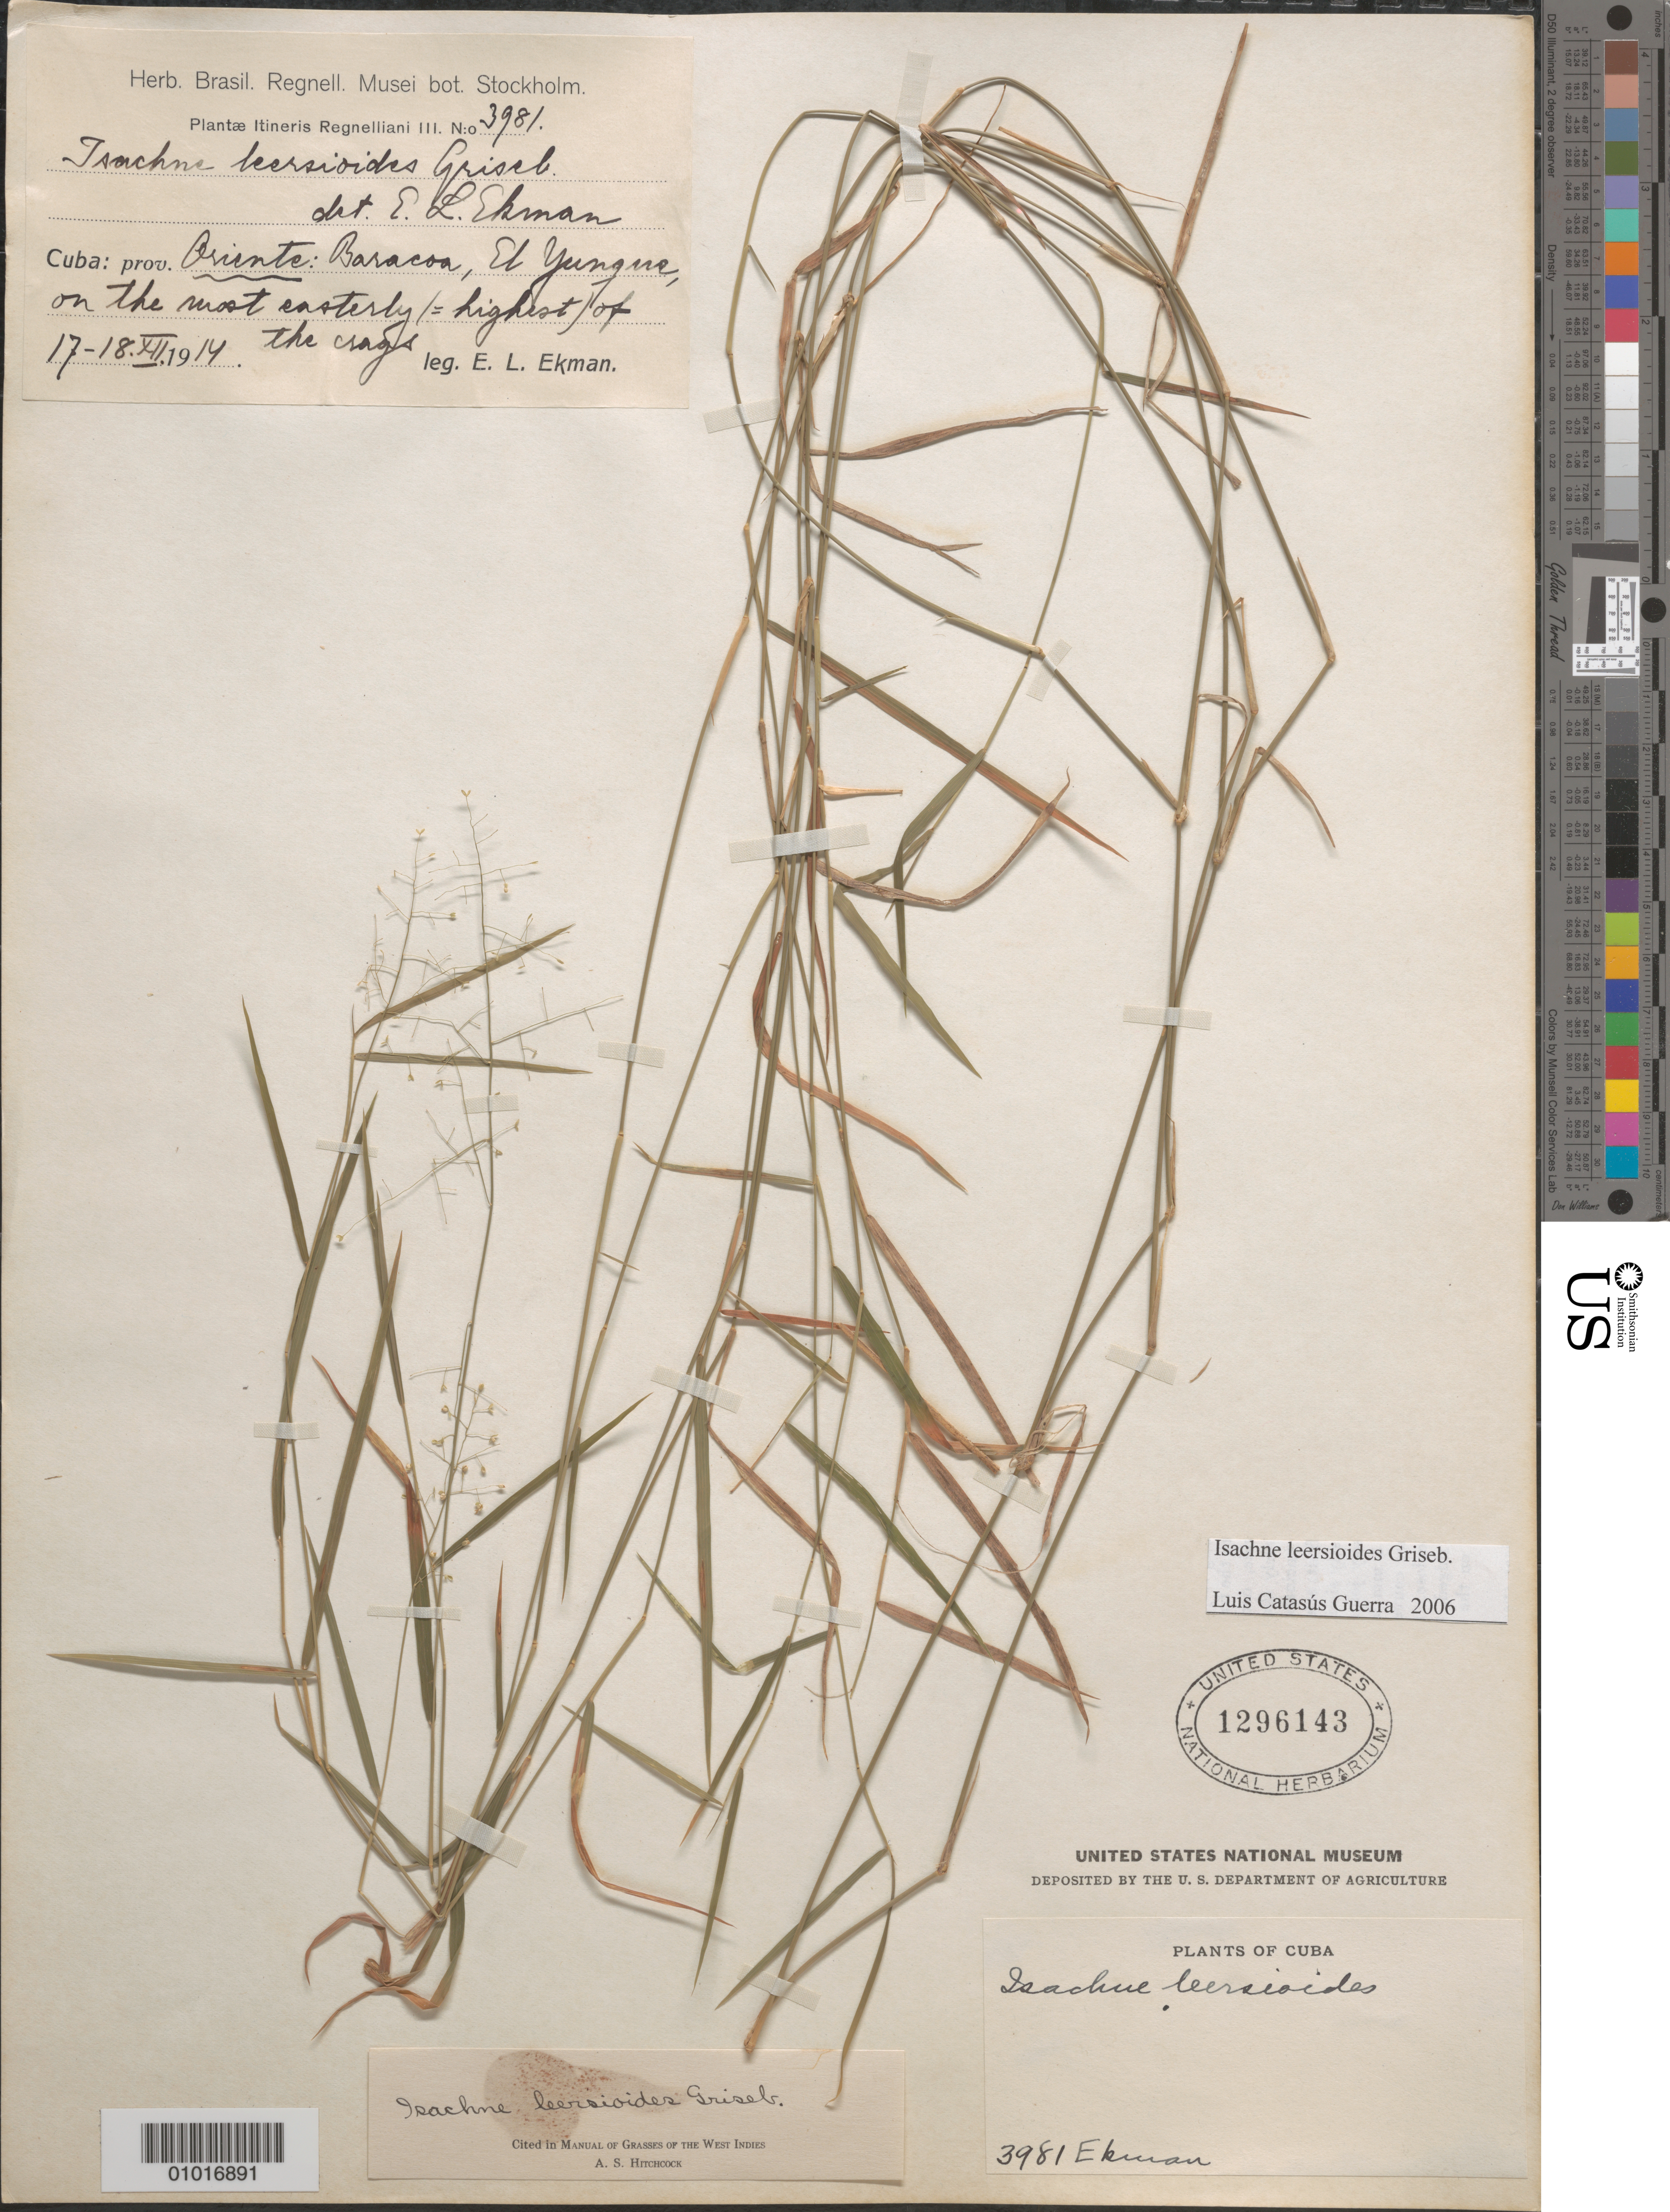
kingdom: Plantae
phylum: Tracheophyta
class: Liliopsida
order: Poales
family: Poaceae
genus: Isachne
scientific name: Isachne leersioides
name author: Griseb.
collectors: E. L. Ekman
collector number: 3981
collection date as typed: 17 Dec 1914 and 18 Dec 1914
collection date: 1914-12-17,1914-12-18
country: Cuba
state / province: Oriente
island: Cuba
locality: Baracon, El Yungue, on the most easterly (=highest) of the crags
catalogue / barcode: US 1296143